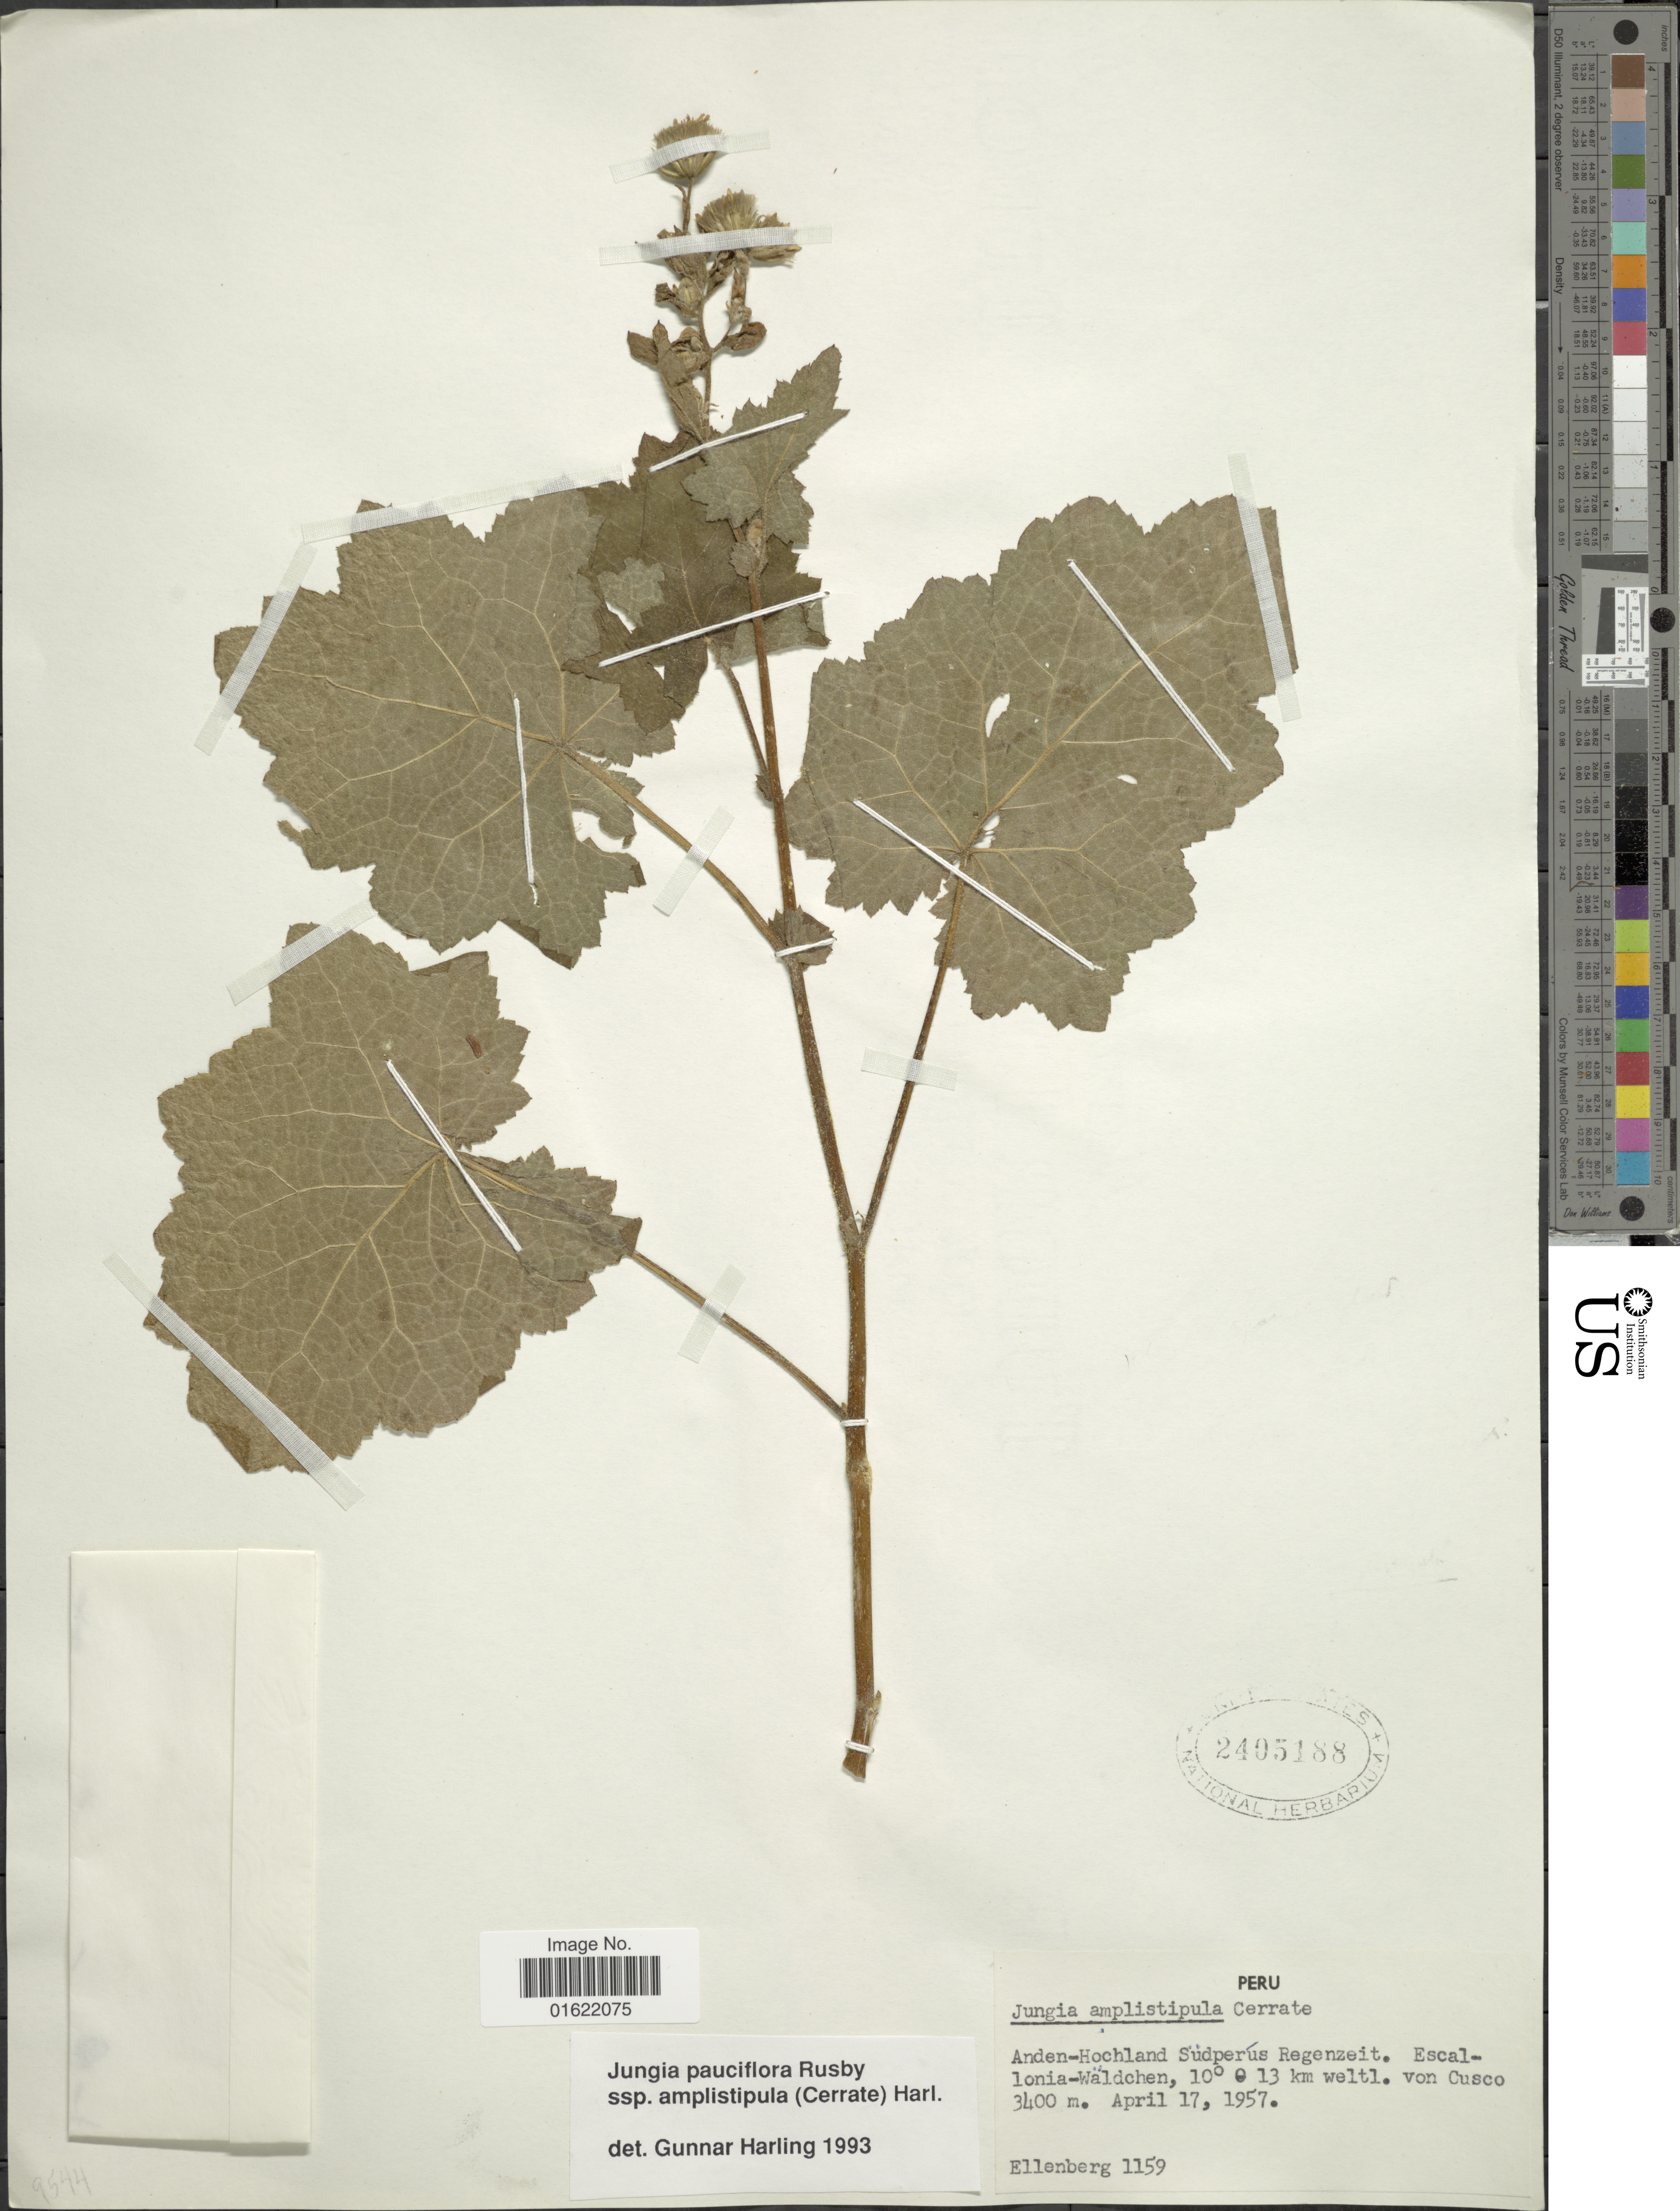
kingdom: Plantae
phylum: Tracheophyta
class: Magnoliopsida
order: Asterales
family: Asteraceae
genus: Jungia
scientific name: Jungia paniculata subsp. amplistipula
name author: (Cerrate) Harling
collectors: H. Ellenberg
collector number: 1159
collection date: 1957-04-17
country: Peru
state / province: Cusco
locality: Anden-Hochland Sudperus Rehnzeit, escalloniaWaldchen, 13 km weltl.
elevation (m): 3400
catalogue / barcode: US 2405188